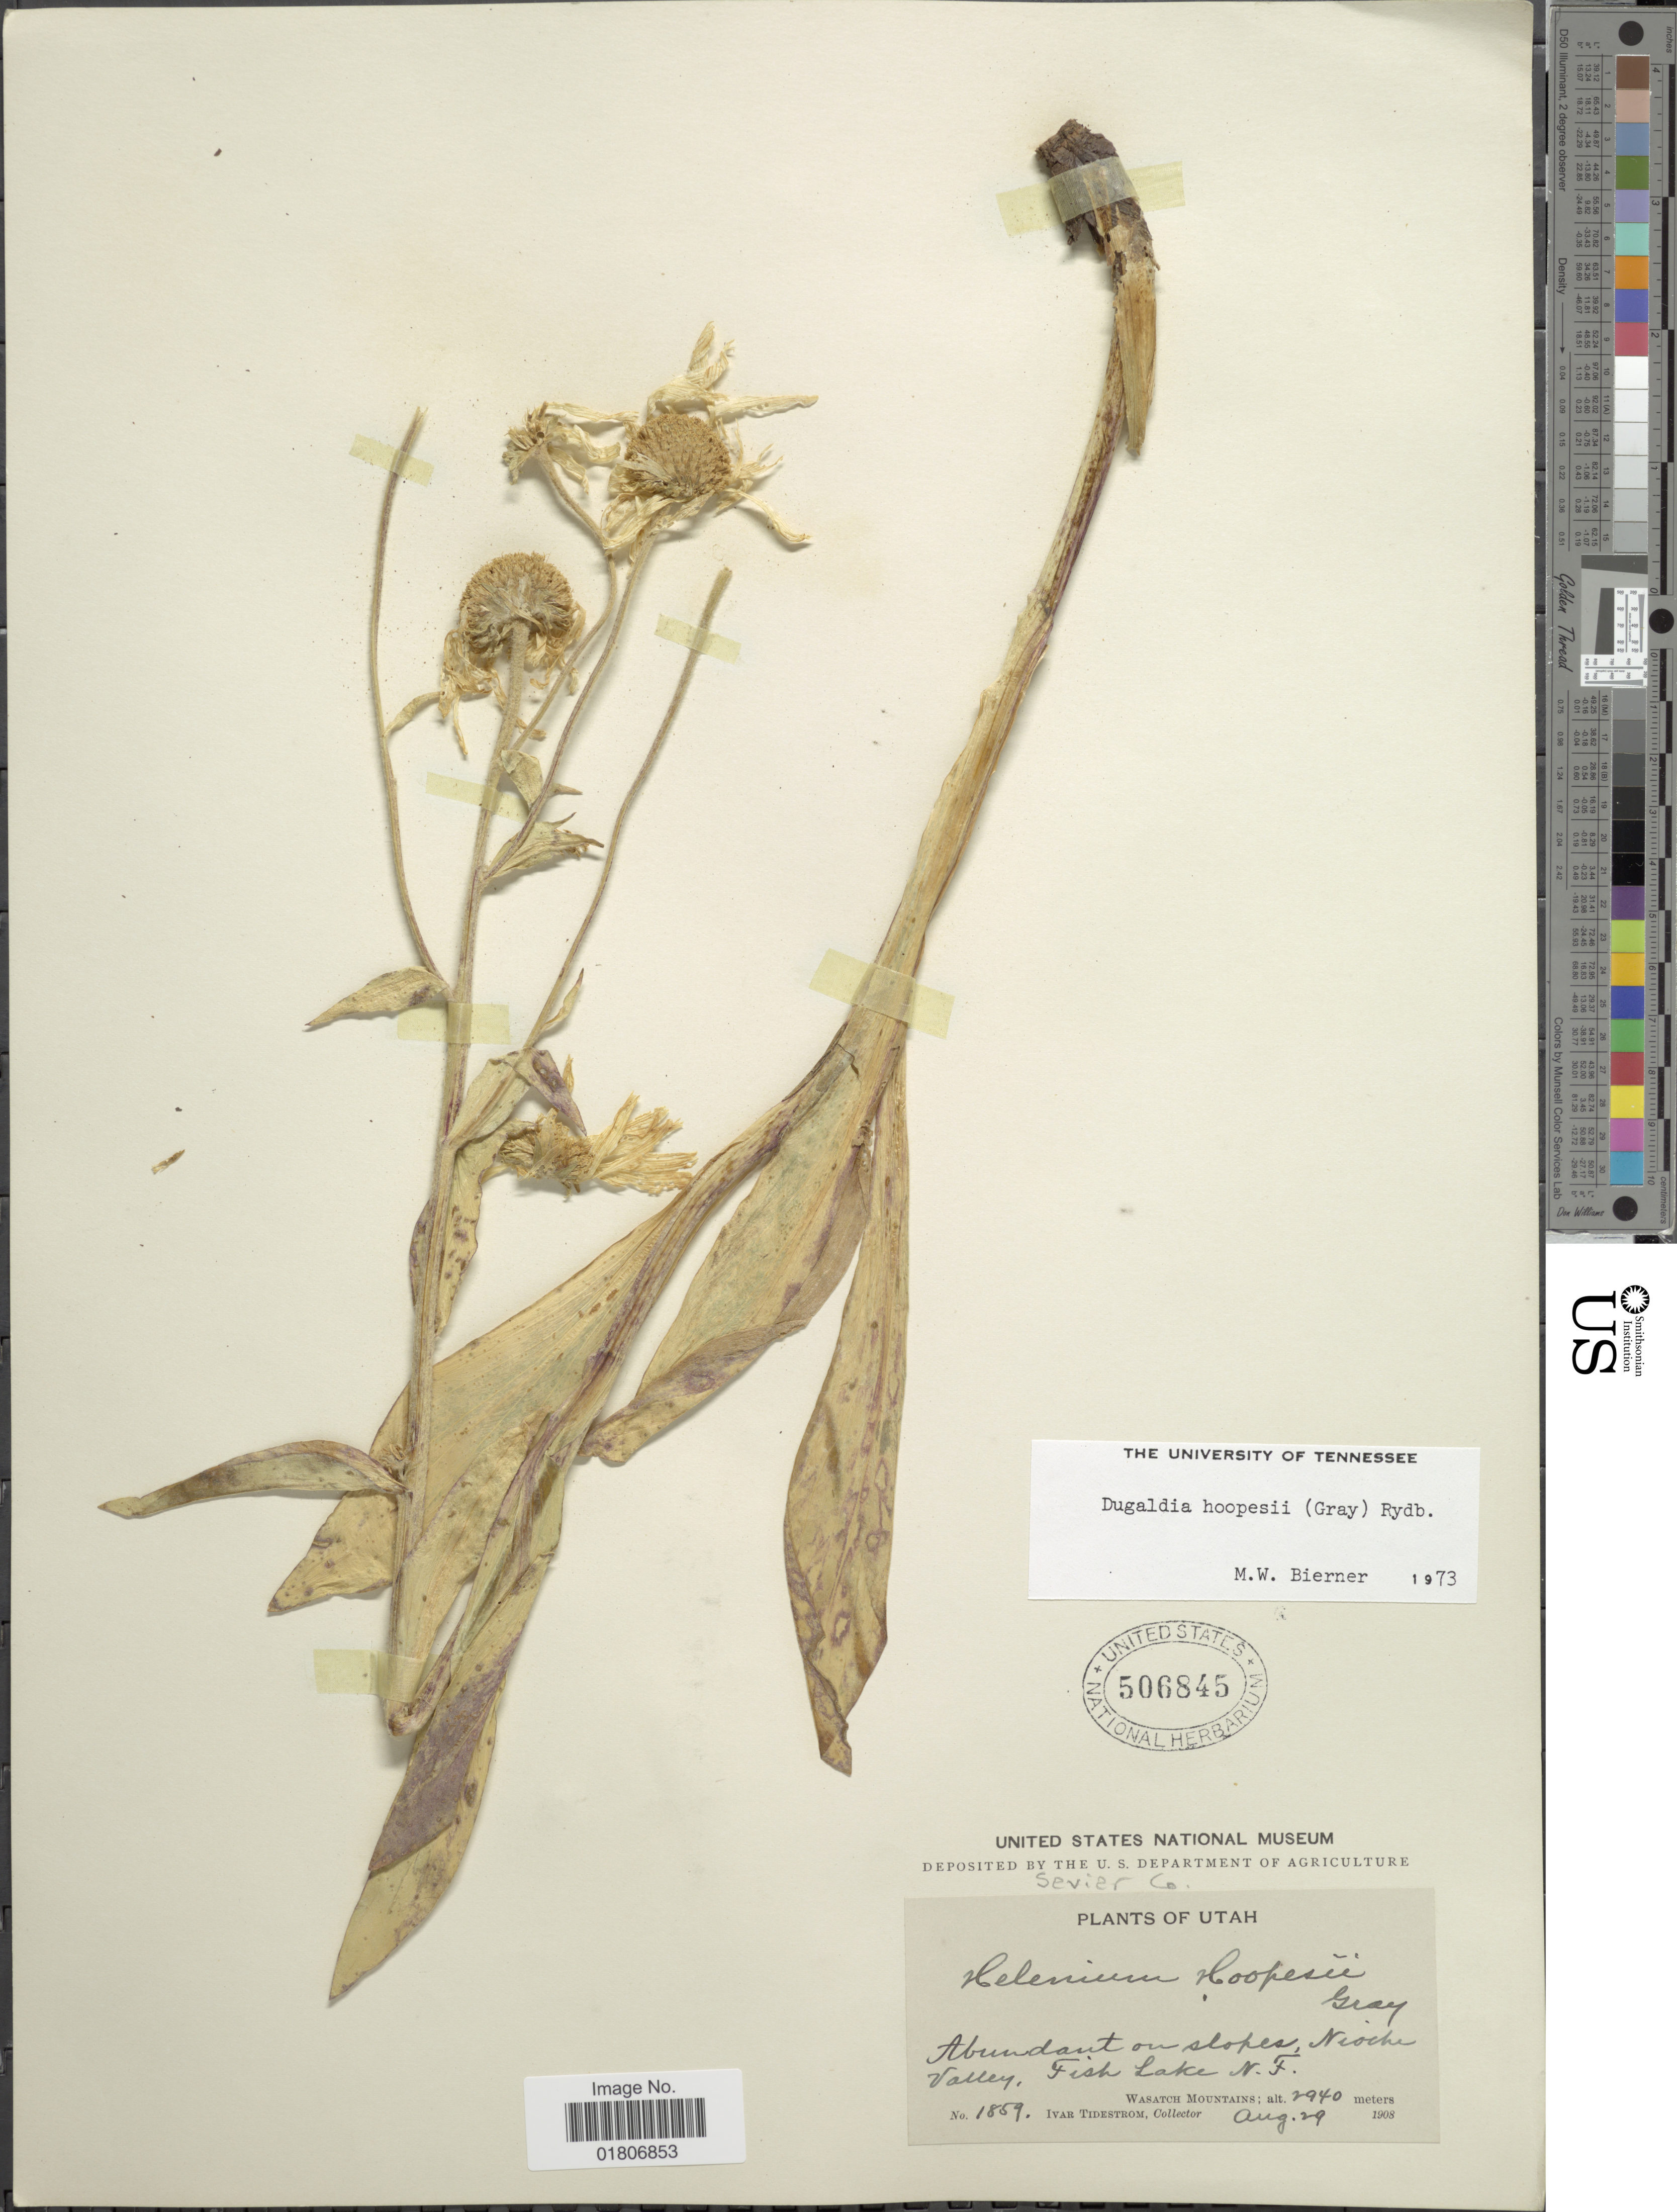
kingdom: Plantae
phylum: Tracheophyta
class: Magnoliopsida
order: Asterales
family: Asteraceae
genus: Dugaldia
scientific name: Dugaldia hoopesii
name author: (A. Gray) Rydb.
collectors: I. F. Tidestrom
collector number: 1859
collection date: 1908-08-29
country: United States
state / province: Utah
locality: Sevier Co. Nioche Valley, Fish Lake N. F.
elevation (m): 2940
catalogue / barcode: US 506845